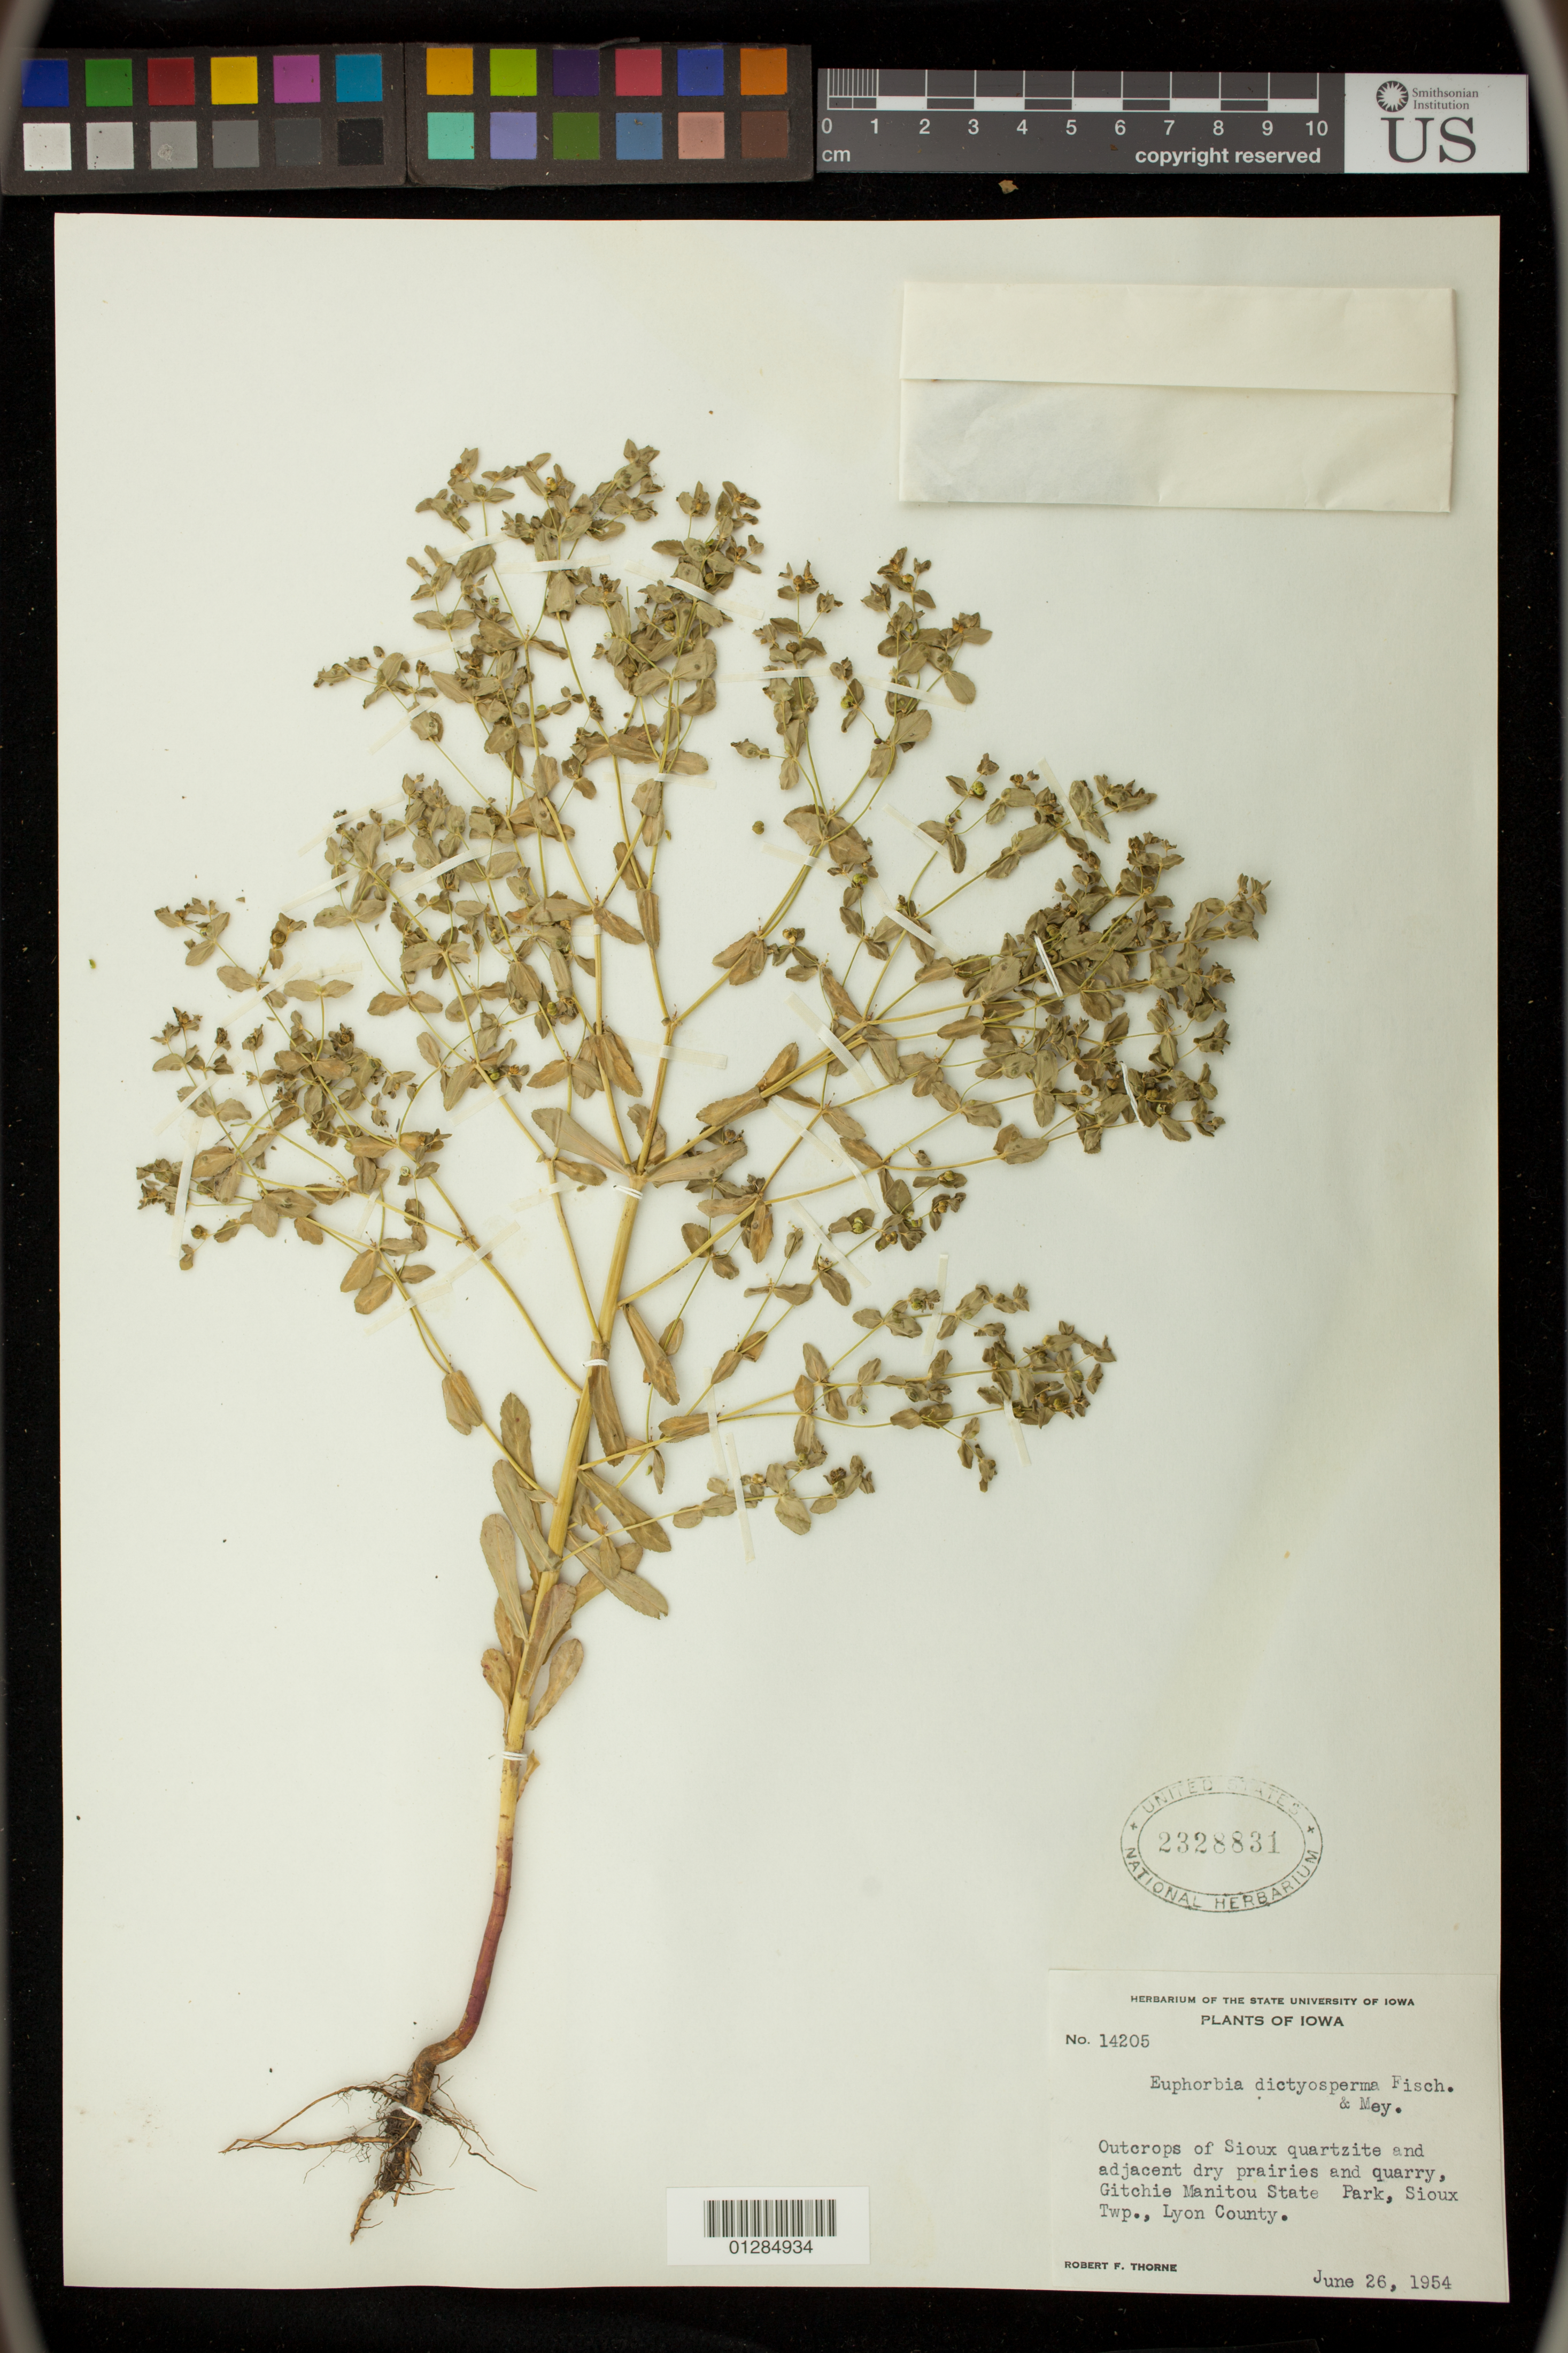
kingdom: Plantae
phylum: Tracheophyta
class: Magnoliopsida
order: Malpighiales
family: Euphorbiaceae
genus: Euphorbia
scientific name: Euphorbia spathulata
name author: Lam.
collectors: R. F. Thorne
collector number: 14205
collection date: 1954-06-26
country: United States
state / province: Iowa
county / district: Lyon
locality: Gitchie Manitou State Park, Sioux Township.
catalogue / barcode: US 2328831